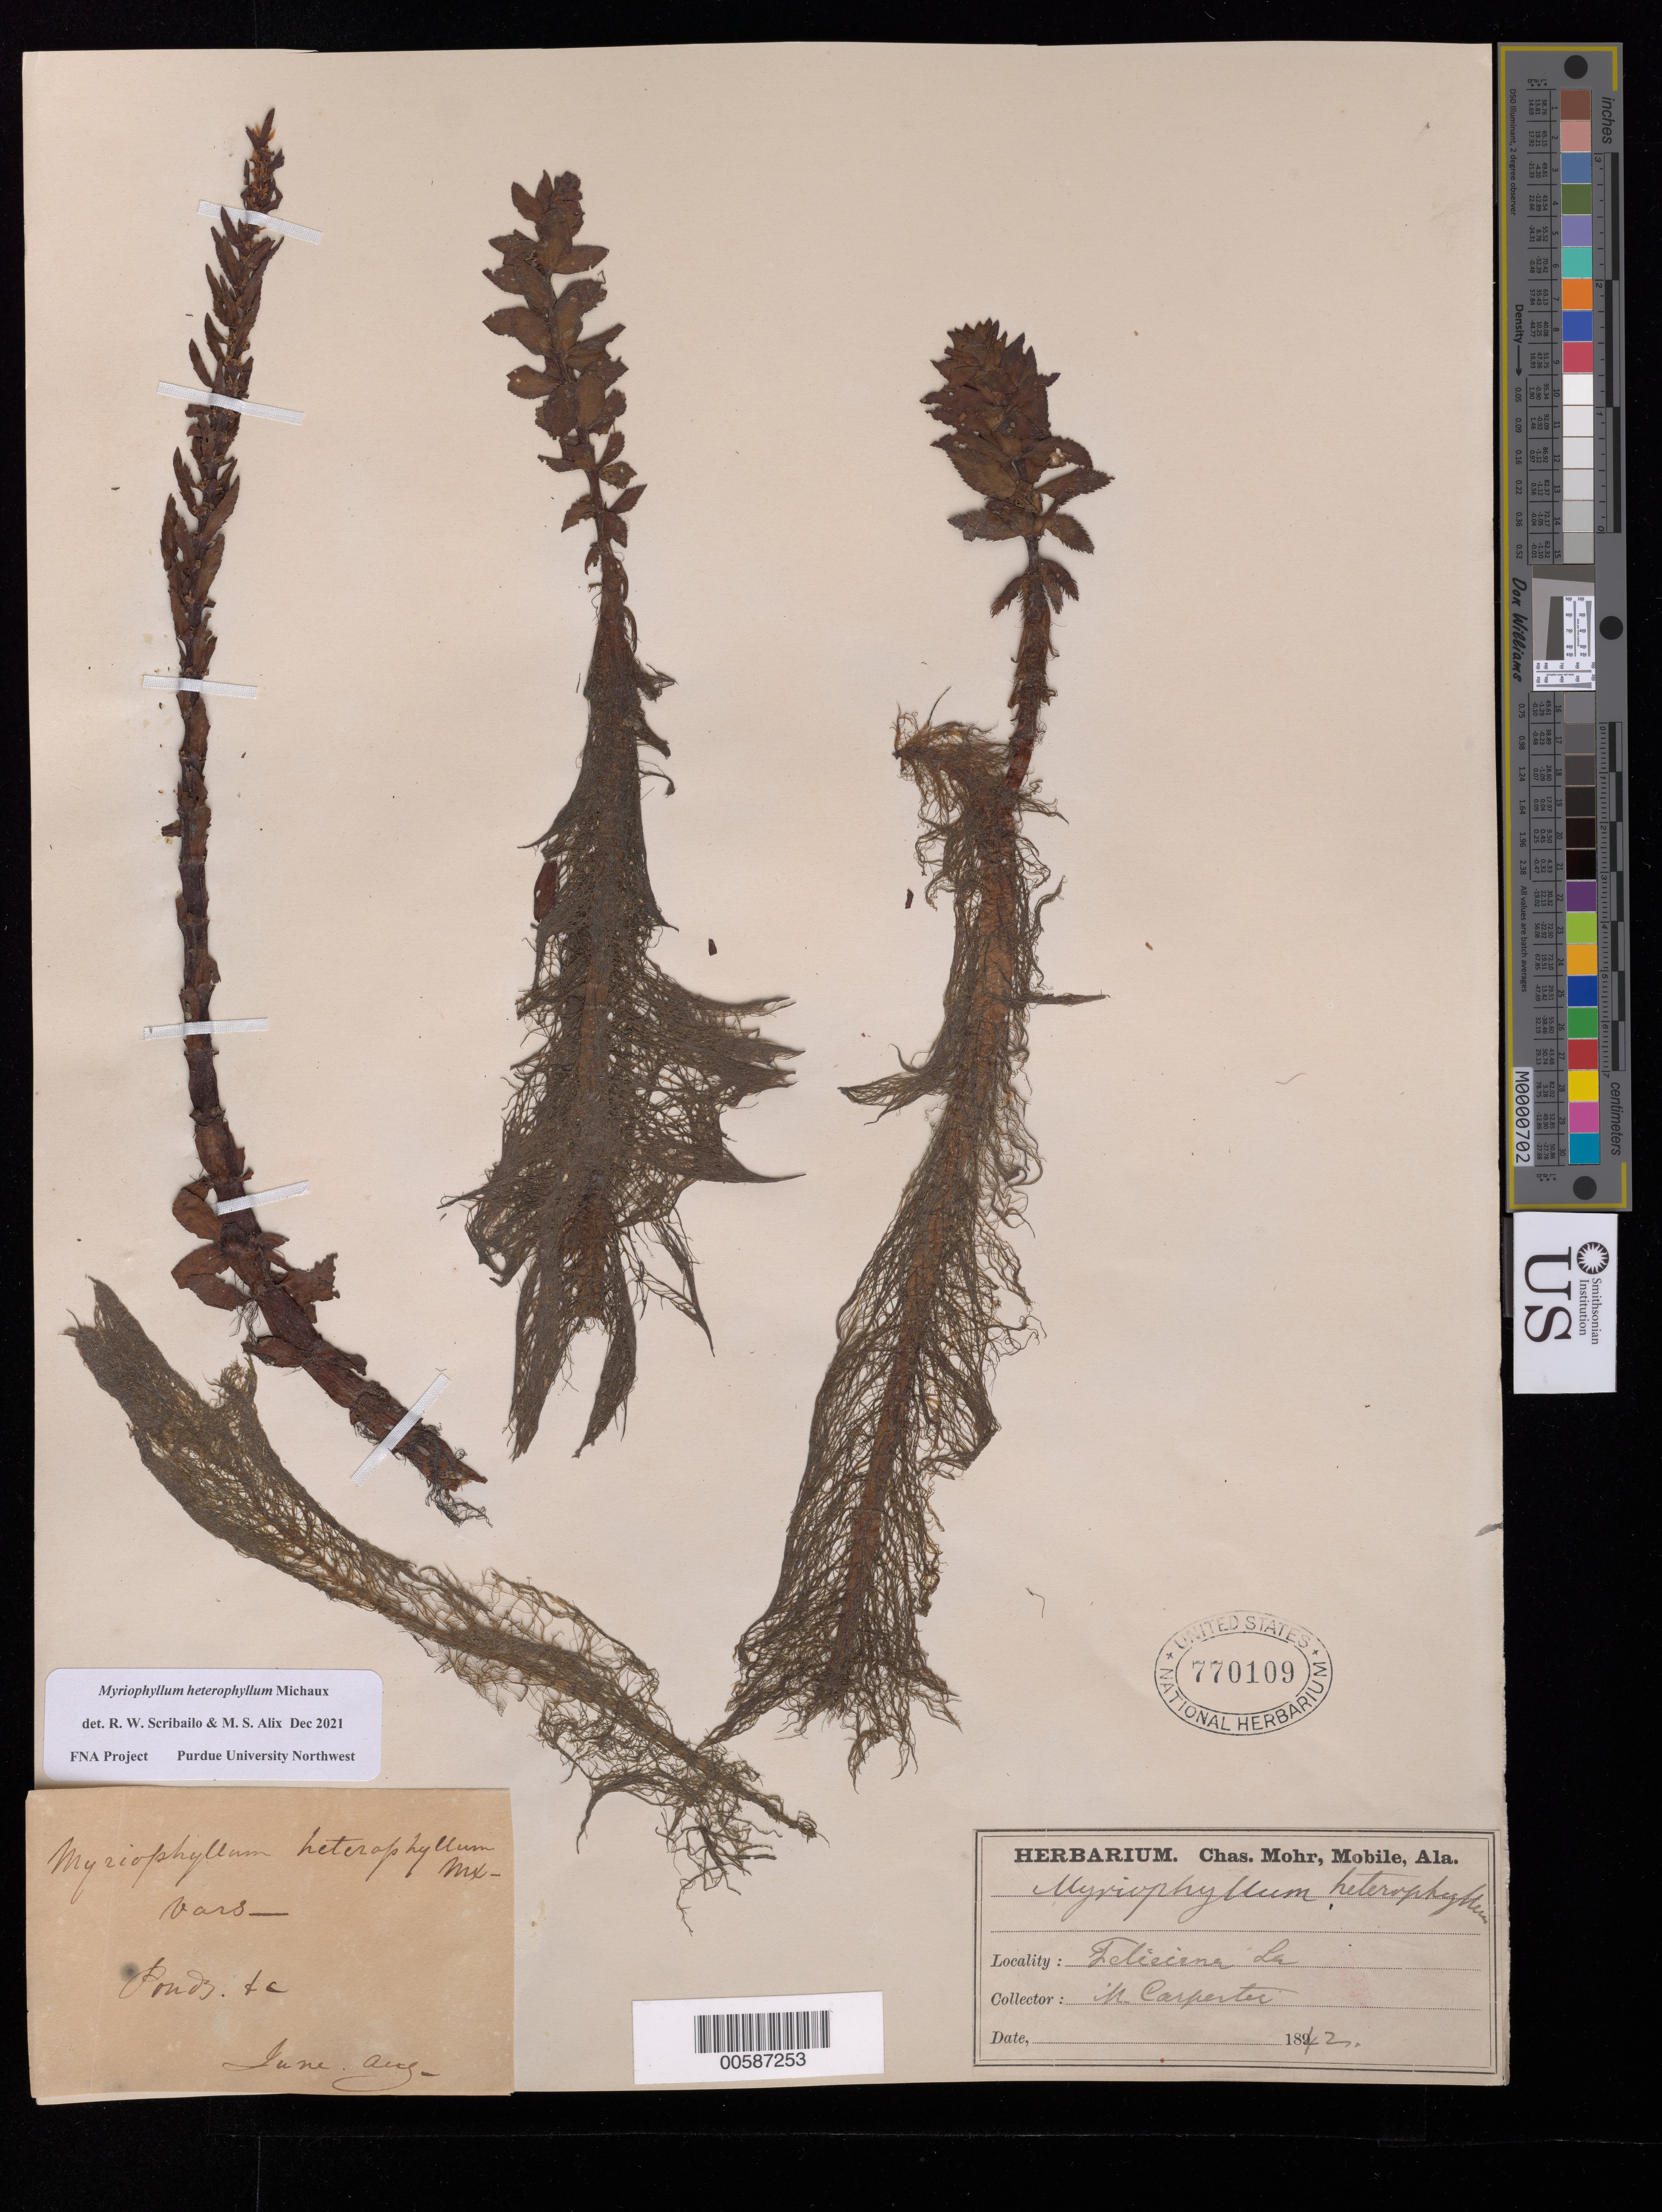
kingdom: Plantae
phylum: Tracheophyta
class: Magnoliopsida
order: Saxifragales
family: Haloragaceae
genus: Myriophyllum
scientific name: Myriophyllum heterophyllum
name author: Michx.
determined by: Scribailo, R. W.; Alix, M. S.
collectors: N. Carpenter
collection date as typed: Jun 1842 to -- Aug 1842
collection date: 1842-06/1842-08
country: United States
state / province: Louisiana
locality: Feliciana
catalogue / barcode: US 770109